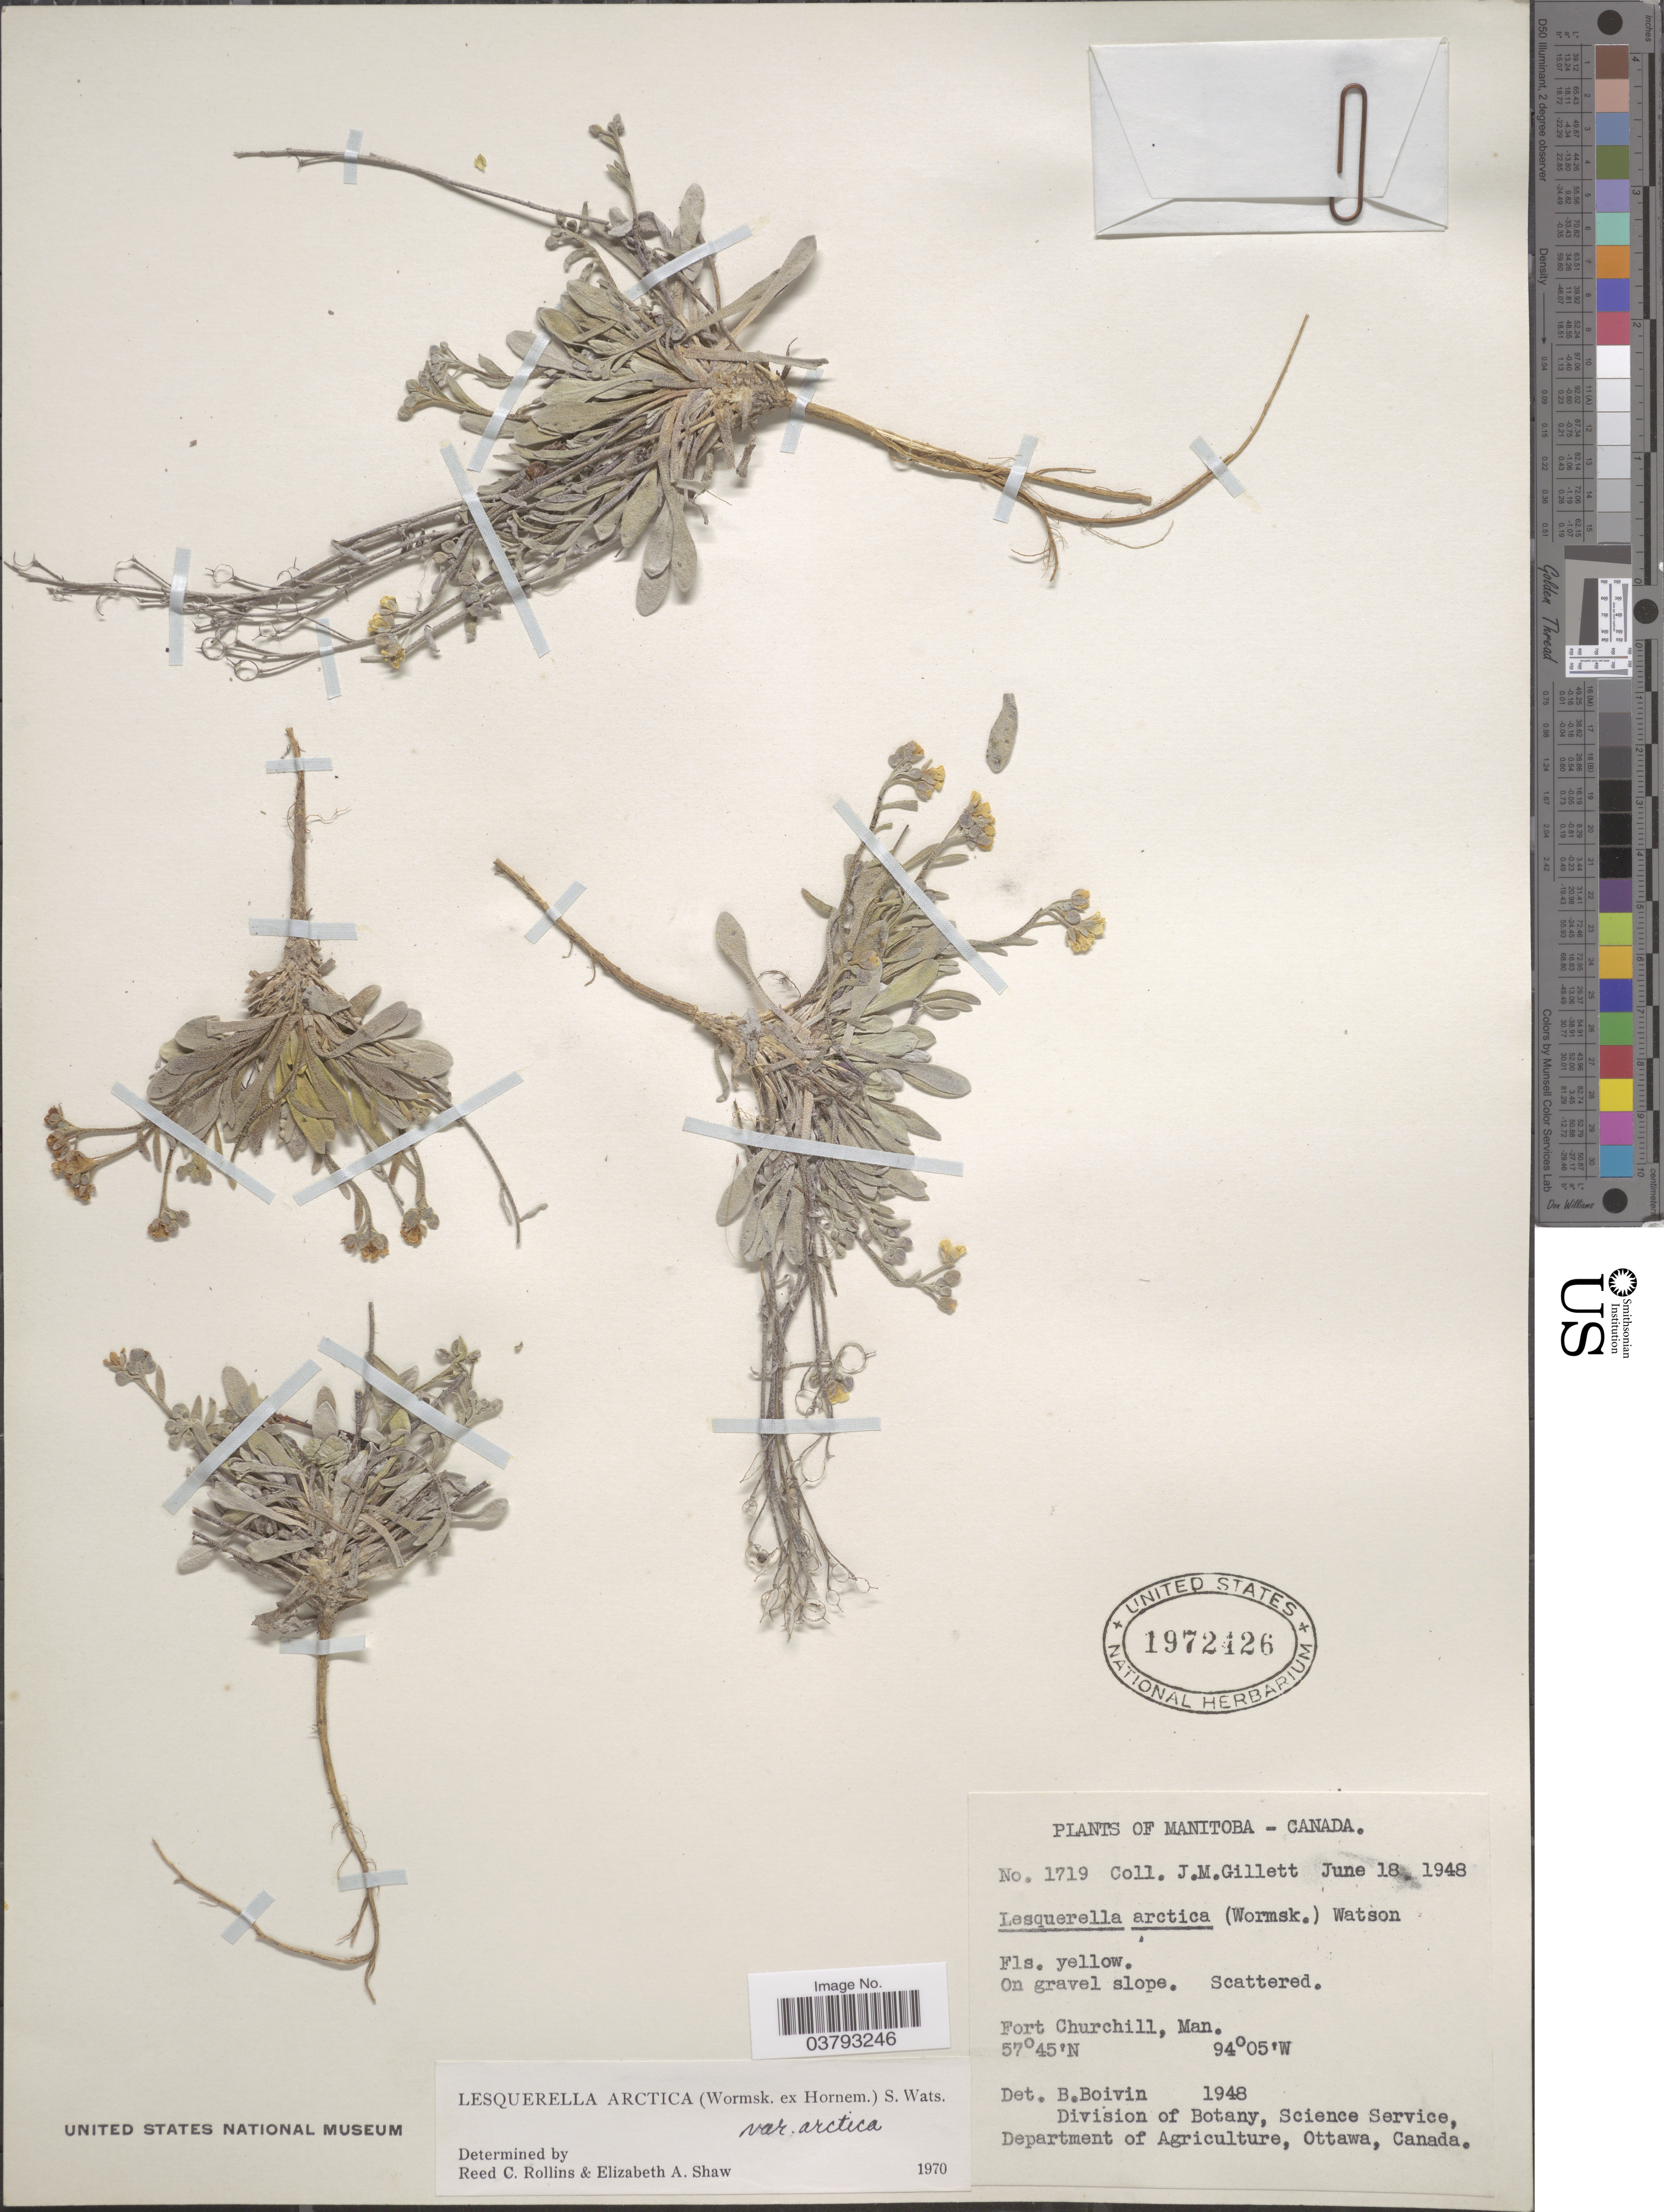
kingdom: Plantae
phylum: Tracheophyta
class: Magnoliopsida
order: Brassicales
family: Brassicaceae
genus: Lesquerella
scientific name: Lesquerella arctica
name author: (Wormsk. ex Hornem.) S. Watson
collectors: J. M. Gillett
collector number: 1719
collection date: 1948-06-18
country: Canada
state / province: Manitoba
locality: Fort Churchill.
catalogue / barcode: US 1972426